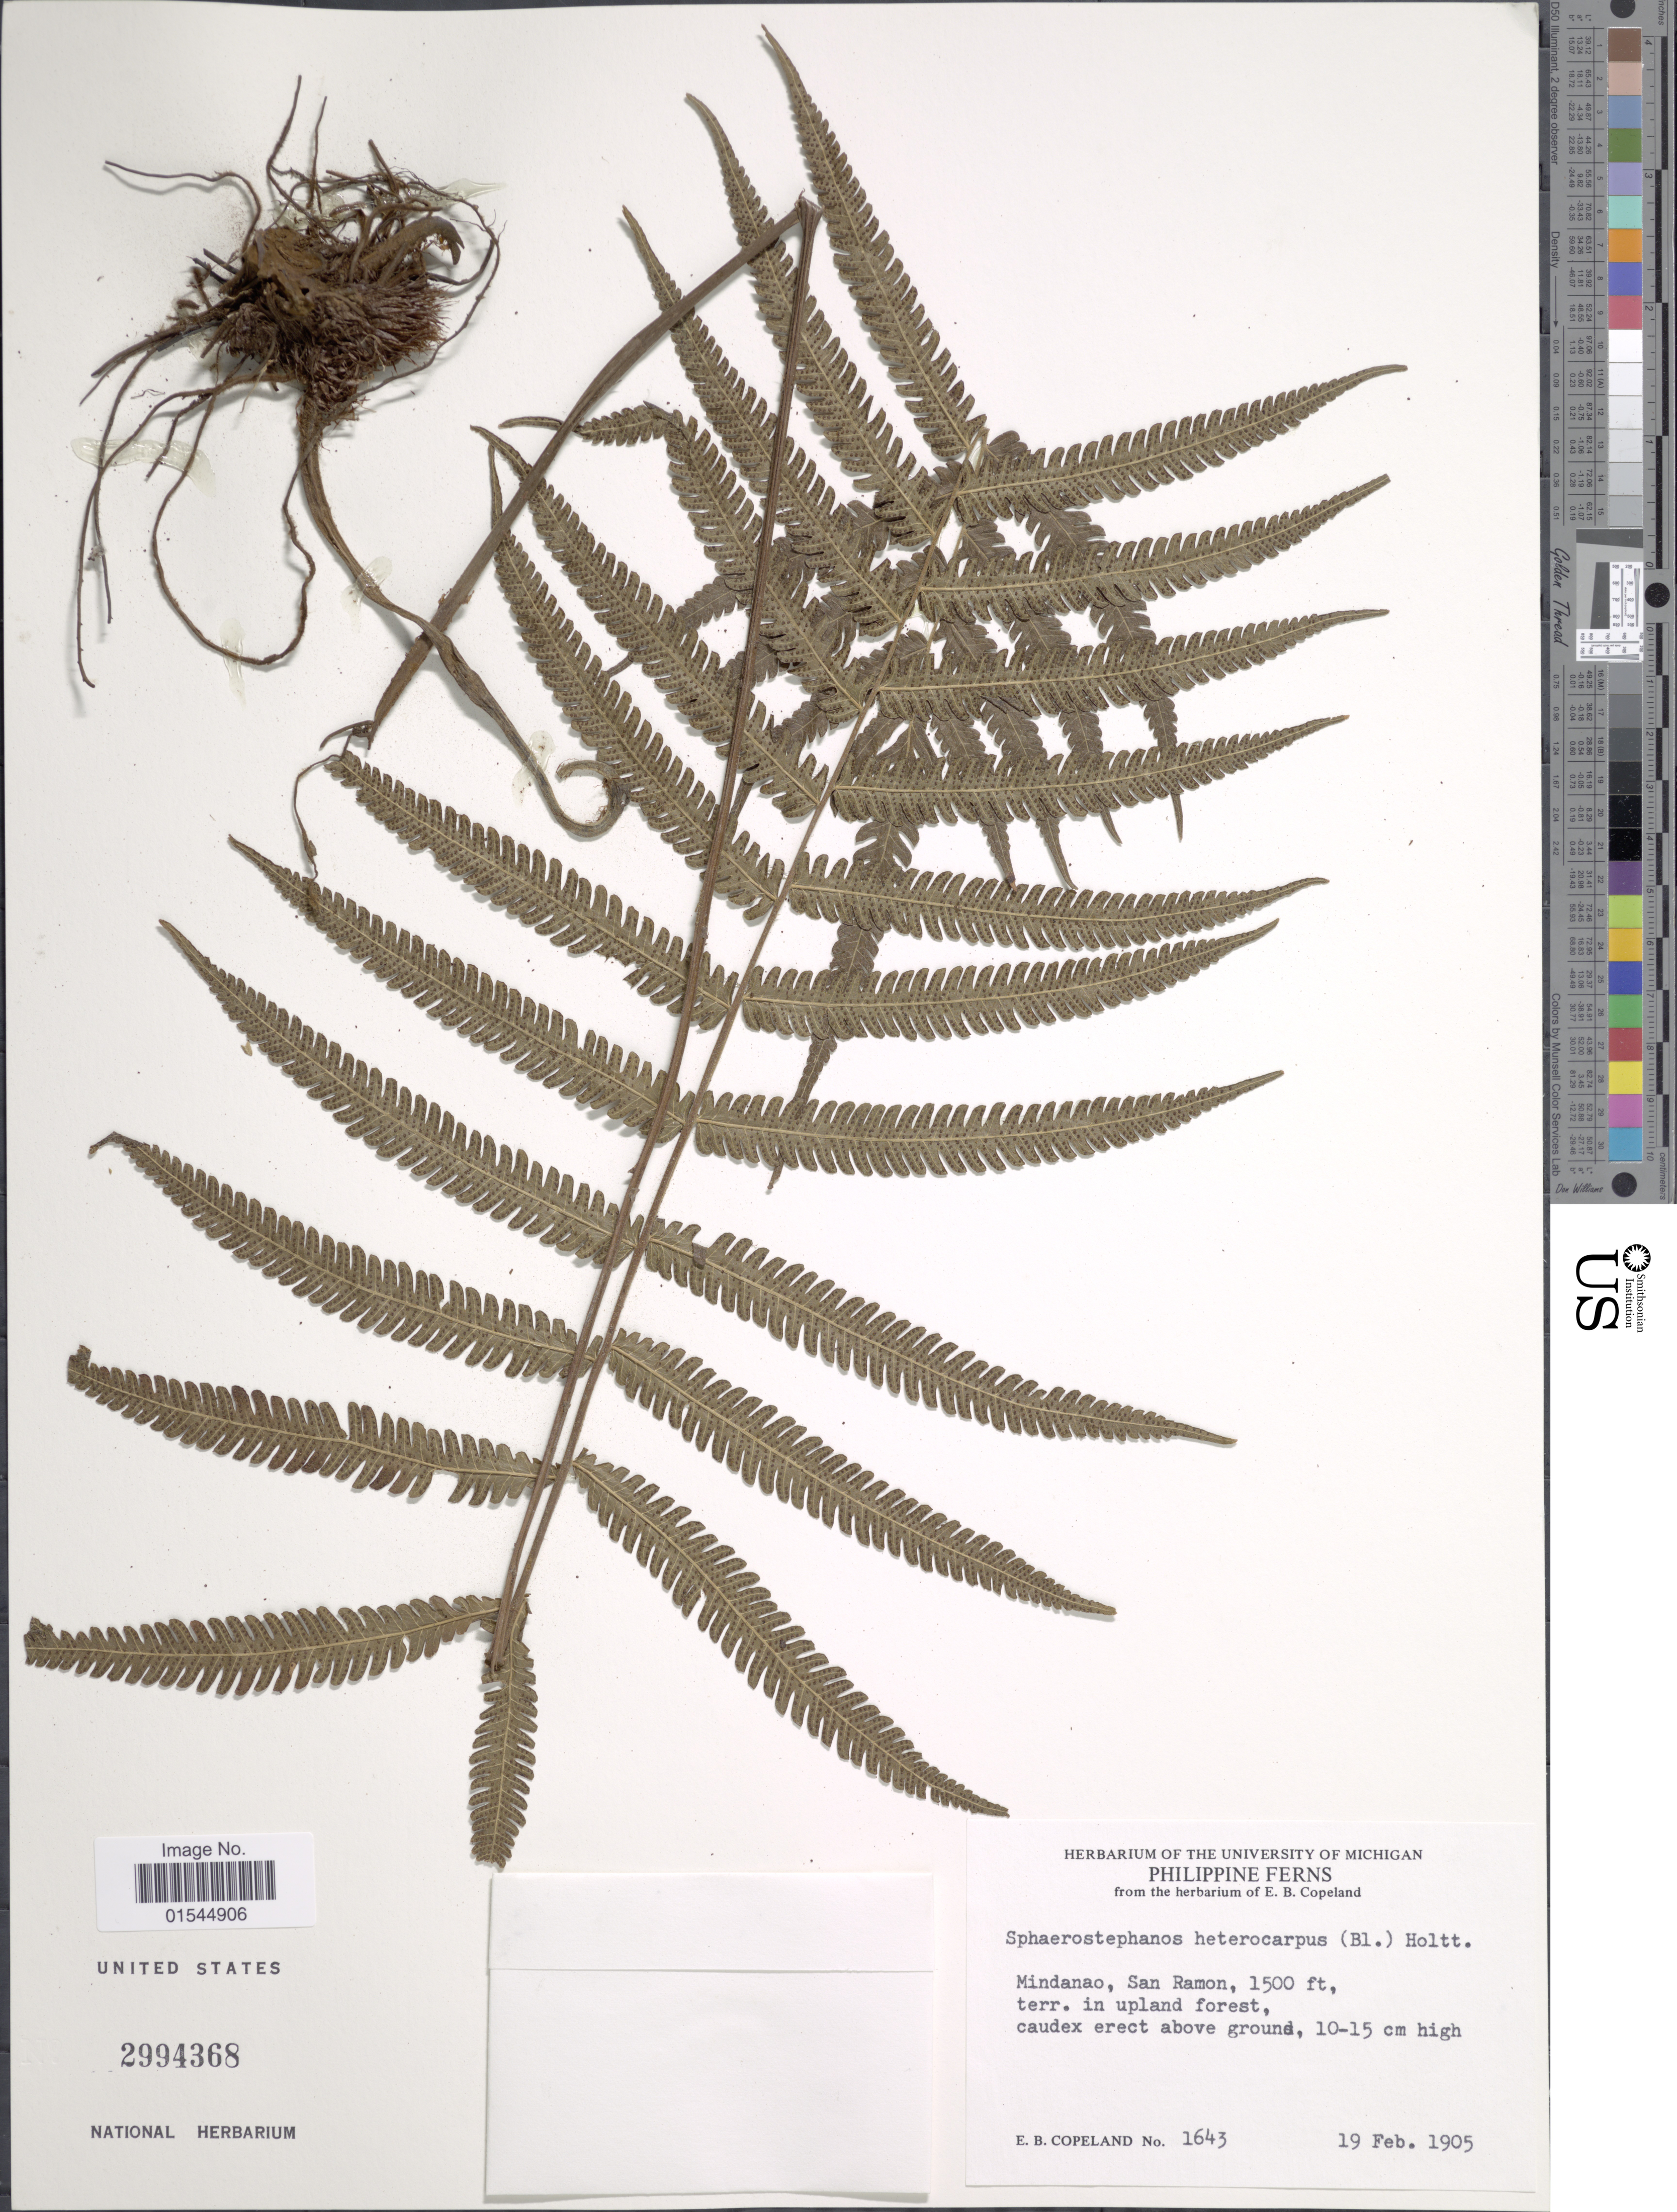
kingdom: Plantae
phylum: Tracheophyta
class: Polypodiopsida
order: Polypodiales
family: Thelypteridaceae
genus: Sphaerostephanos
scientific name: Sphaerostephanos heterocarpus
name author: (Blume) Holttum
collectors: E. B. Copeland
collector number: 1643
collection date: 1905-02-19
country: Philippines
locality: Mindanao, San Ramon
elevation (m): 457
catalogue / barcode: US 2994368